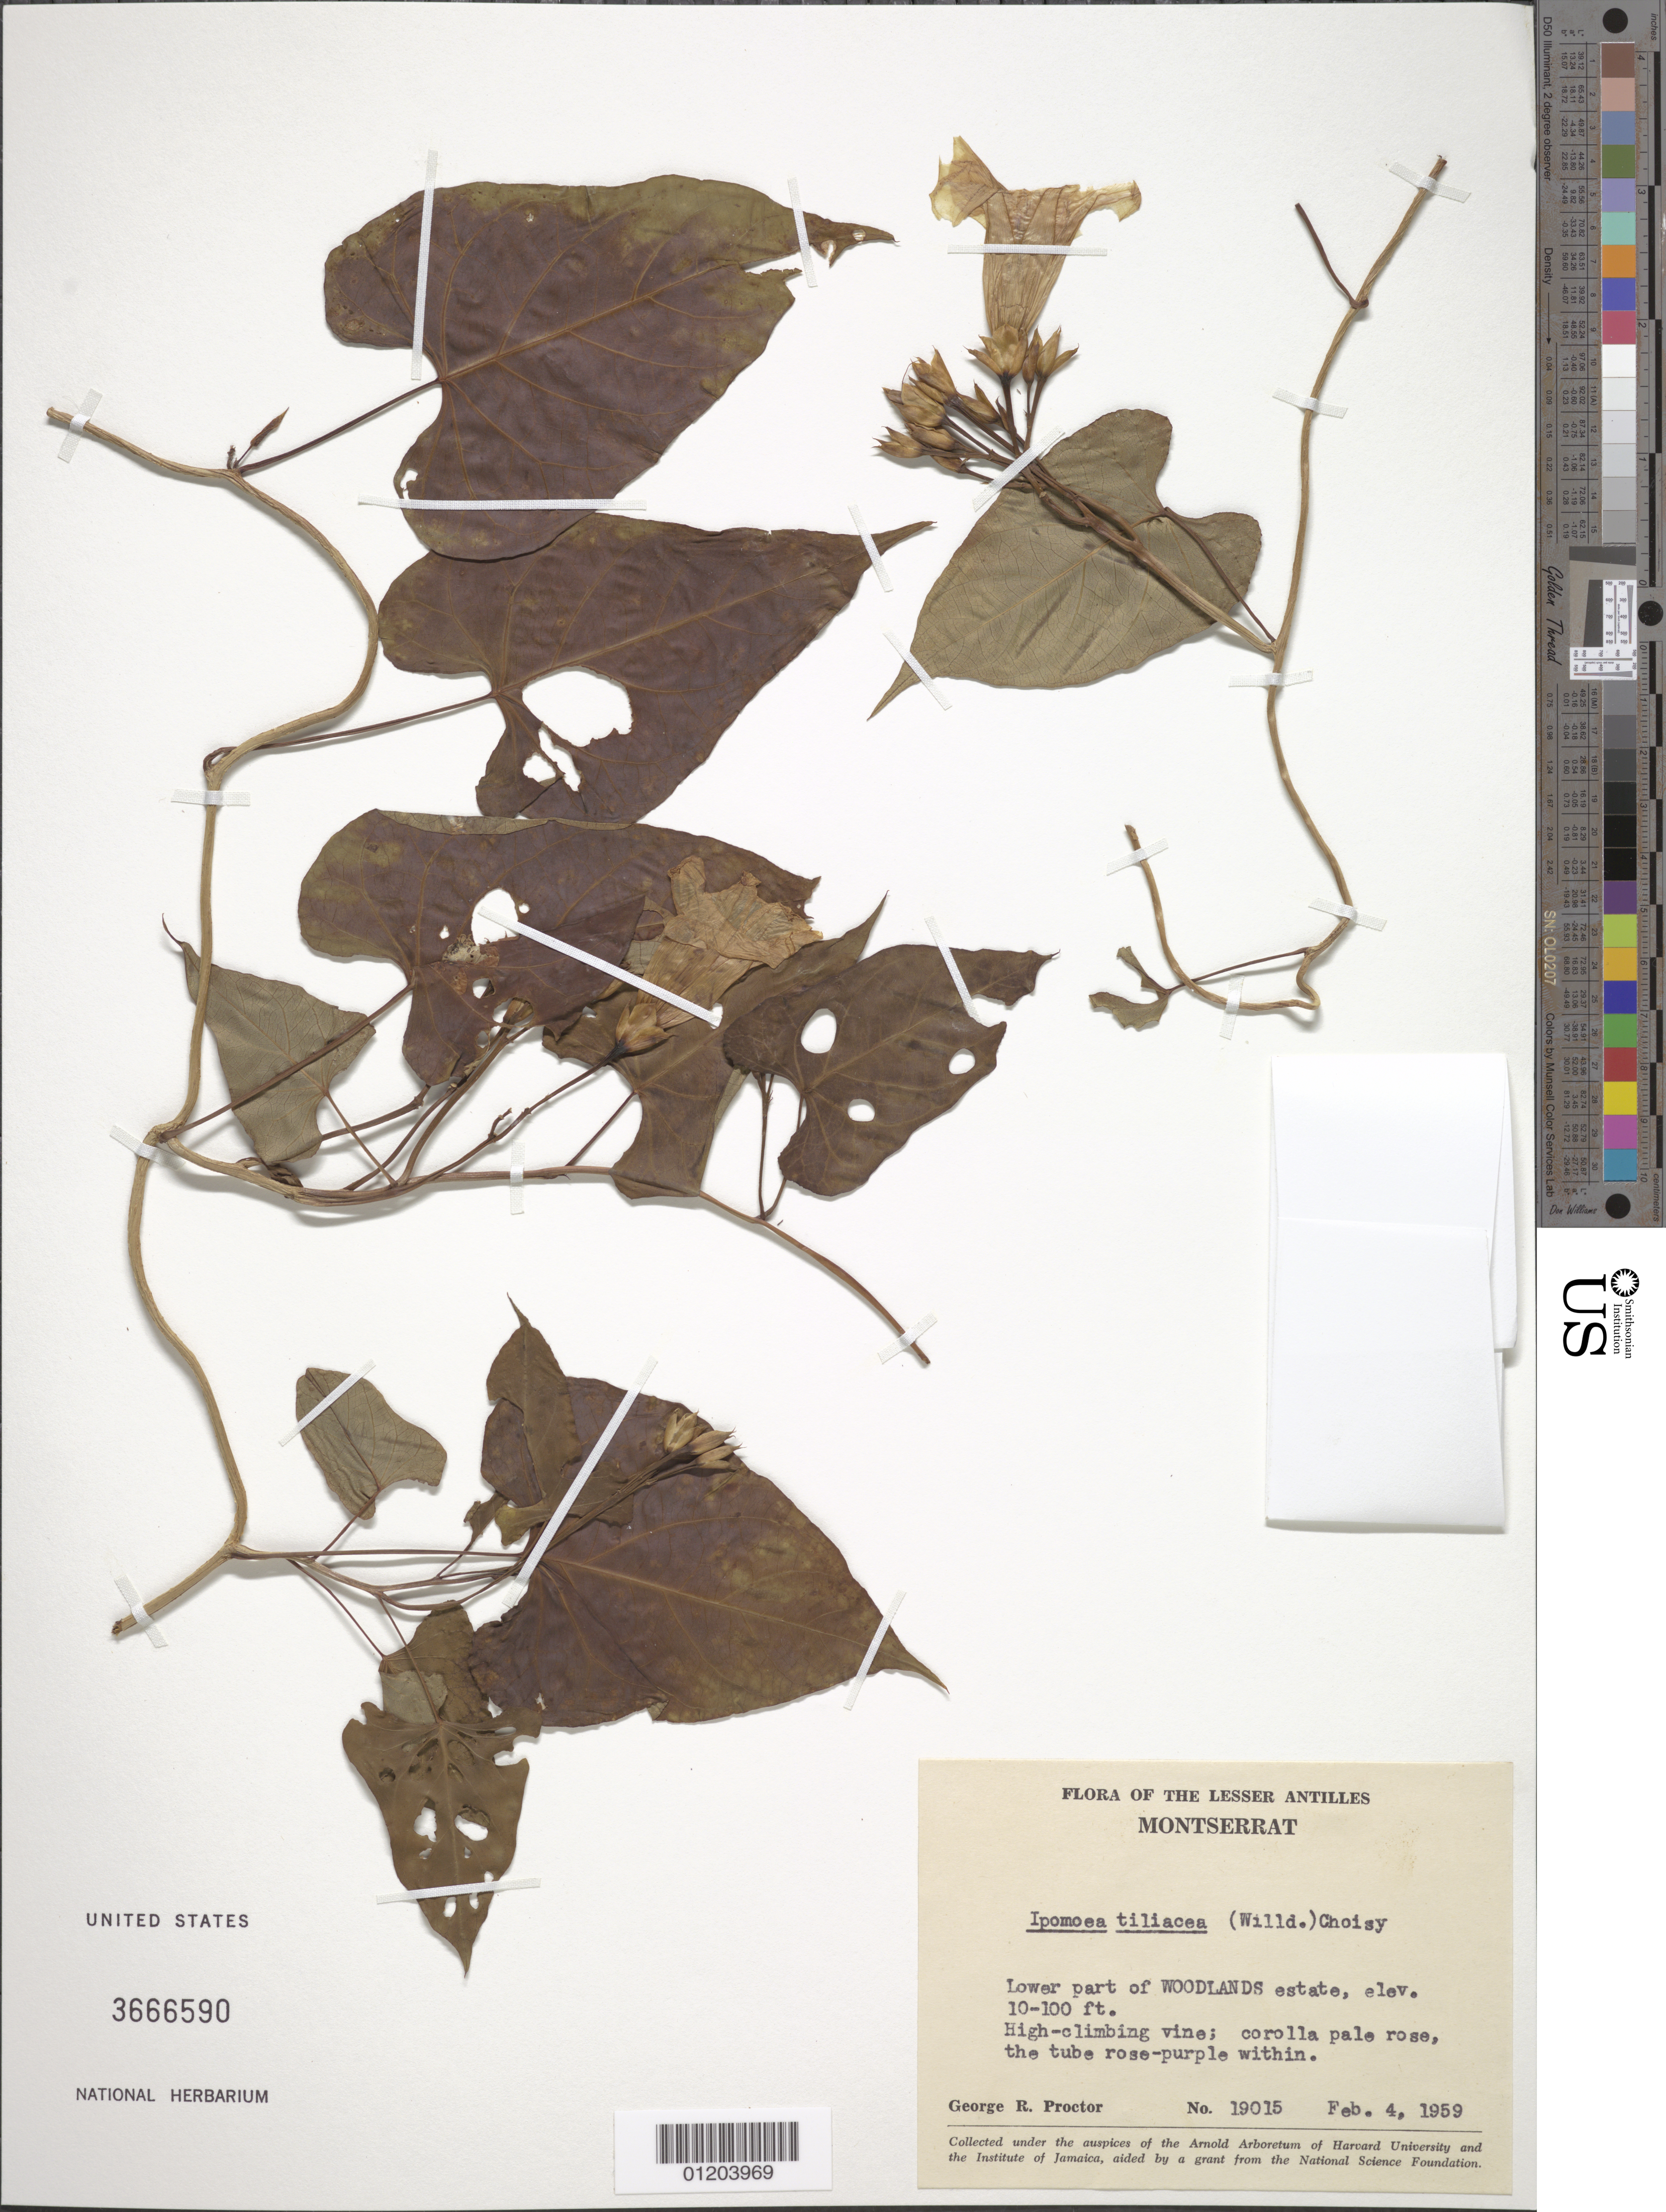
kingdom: Plantae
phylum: Tracheophyta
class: Magnoliopsida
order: Solanales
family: Convolvulaceae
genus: Ipomoea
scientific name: Ipomoea tiliacea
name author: (Willd.) Choisy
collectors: G. R. Proctor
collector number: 19015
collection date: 1959-02-04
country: Montserrat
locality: Woodlands Estate, lower part.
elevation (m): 3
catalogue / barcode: US 3666590